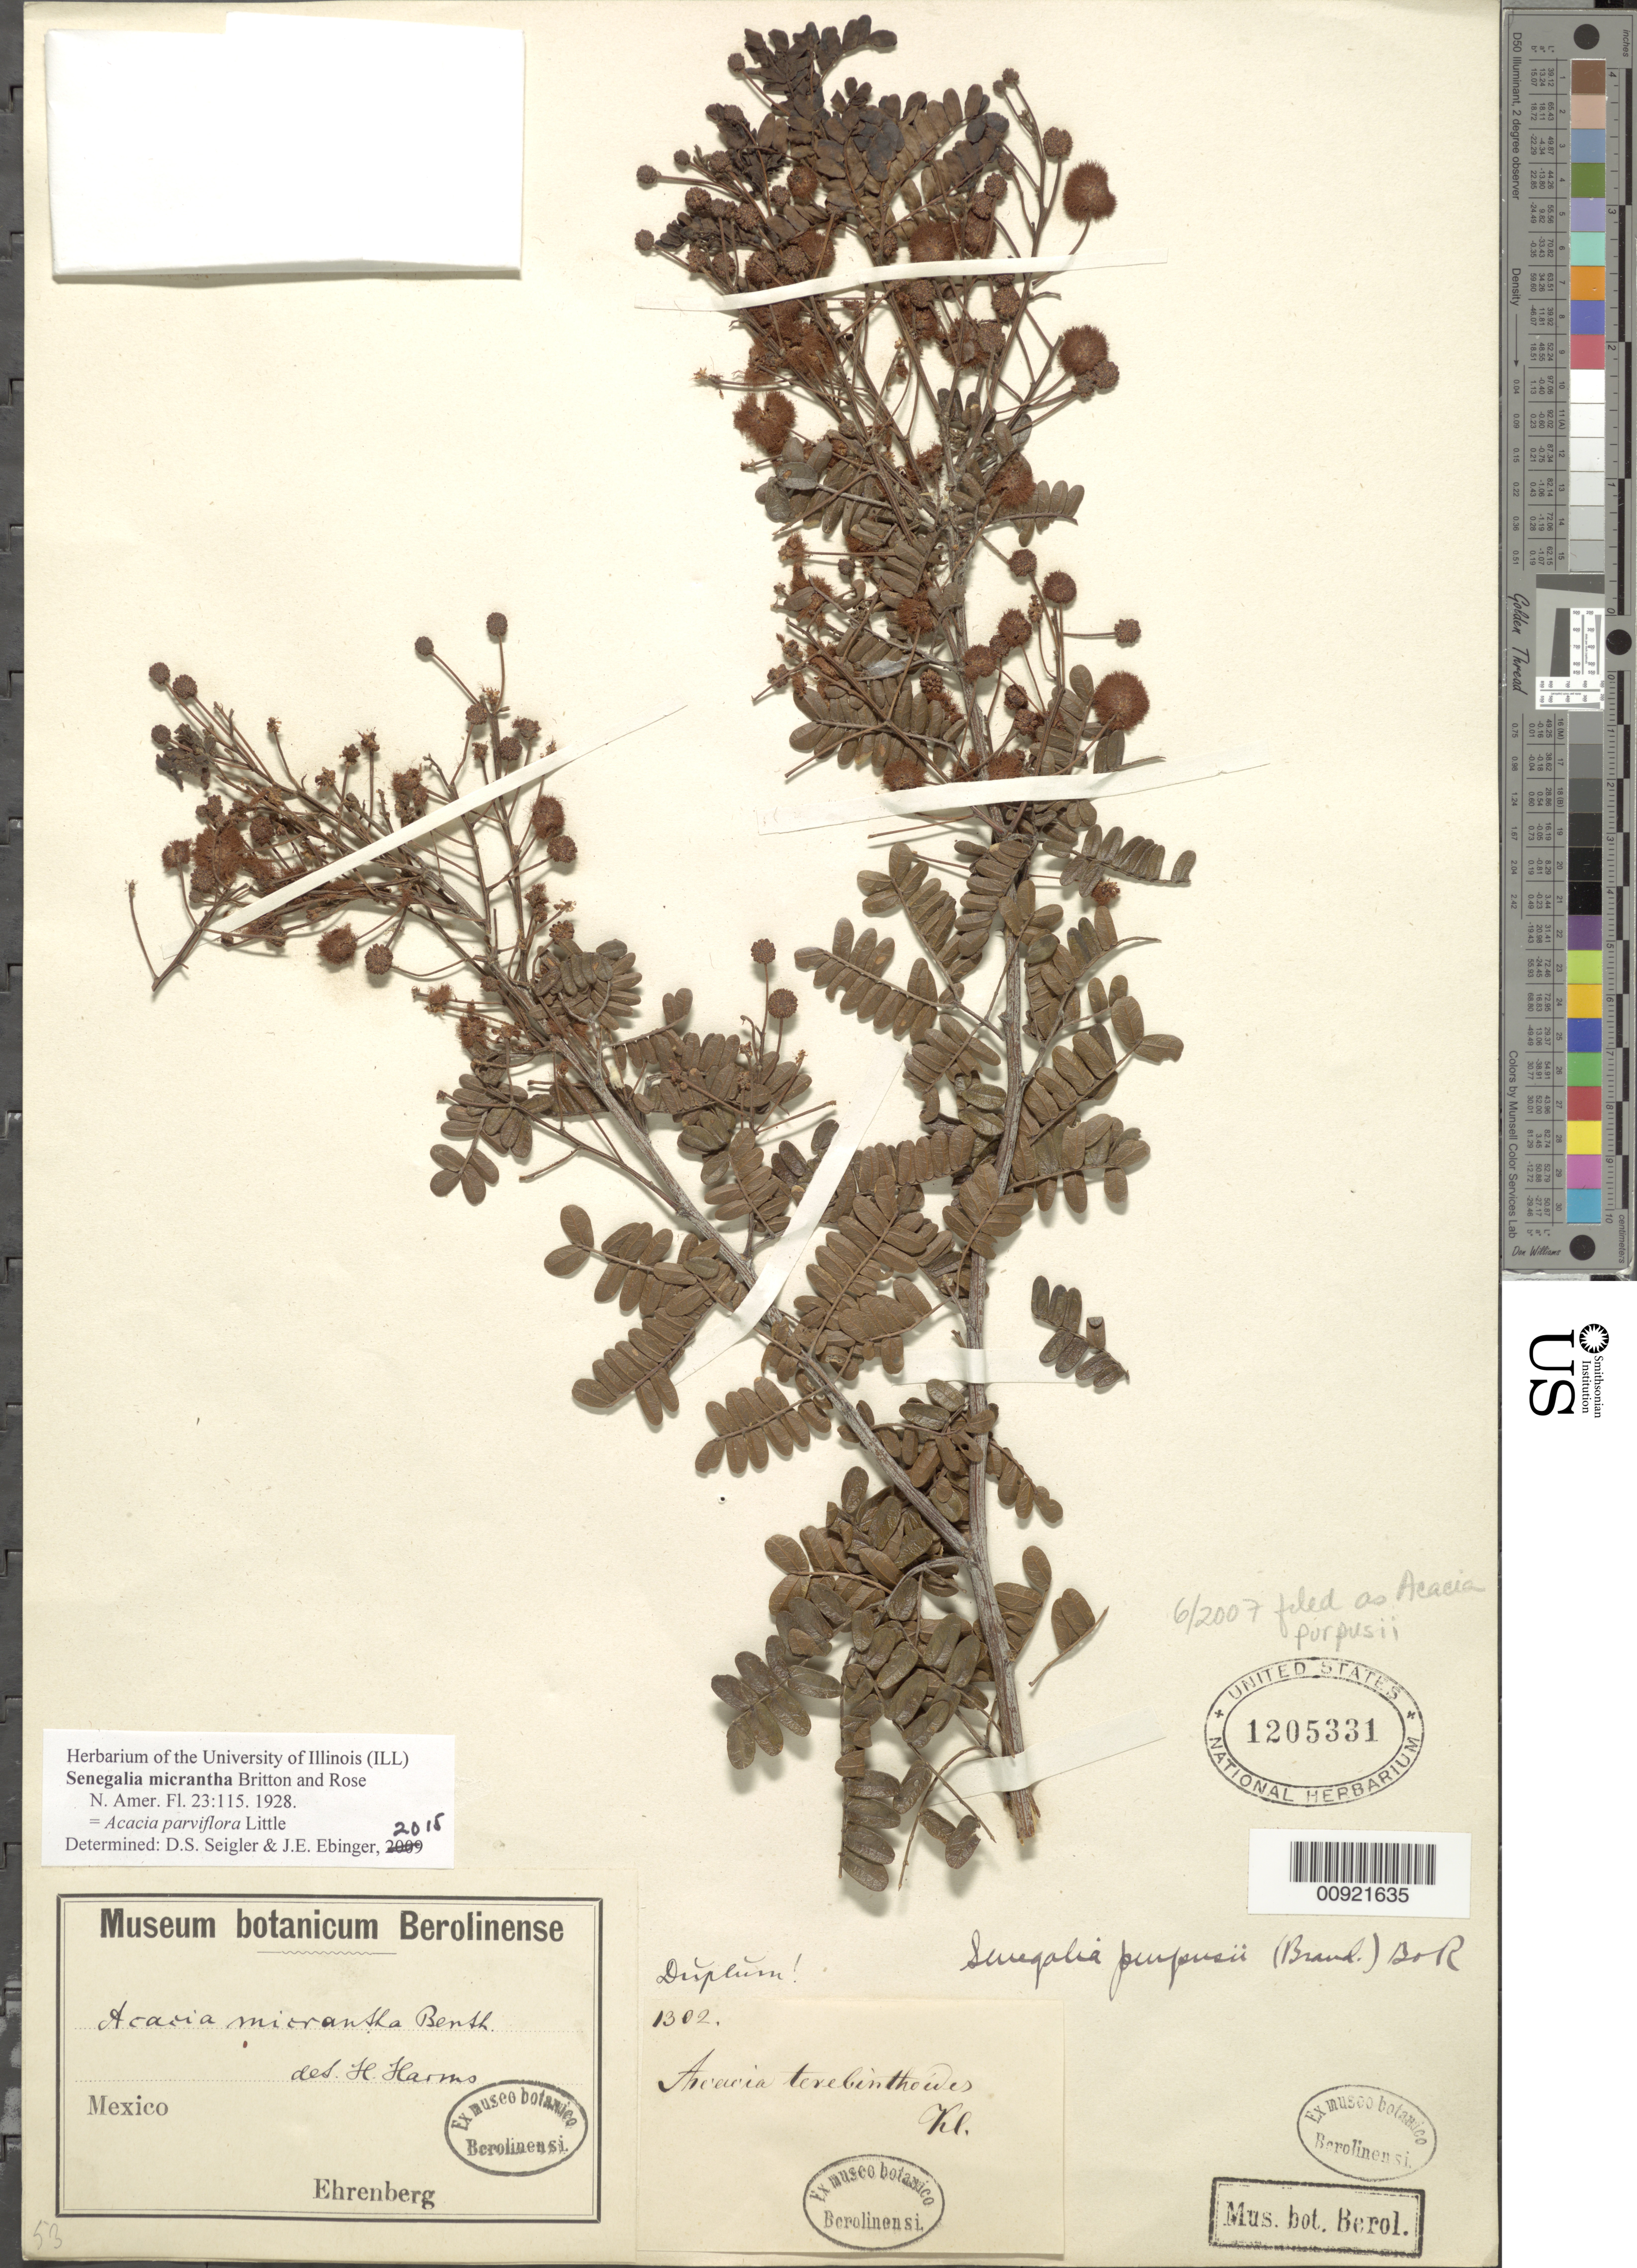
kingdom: Plantae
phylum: Tracheophyta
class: Magnoliopsida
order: Fabales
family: Fabaceae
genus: Senegalia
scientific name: Senegalia micrantha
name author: Britton & Rose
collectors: C. G. Ehrenberg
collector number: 1302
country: Mexico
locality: Mexico.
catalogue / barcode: US 1205331